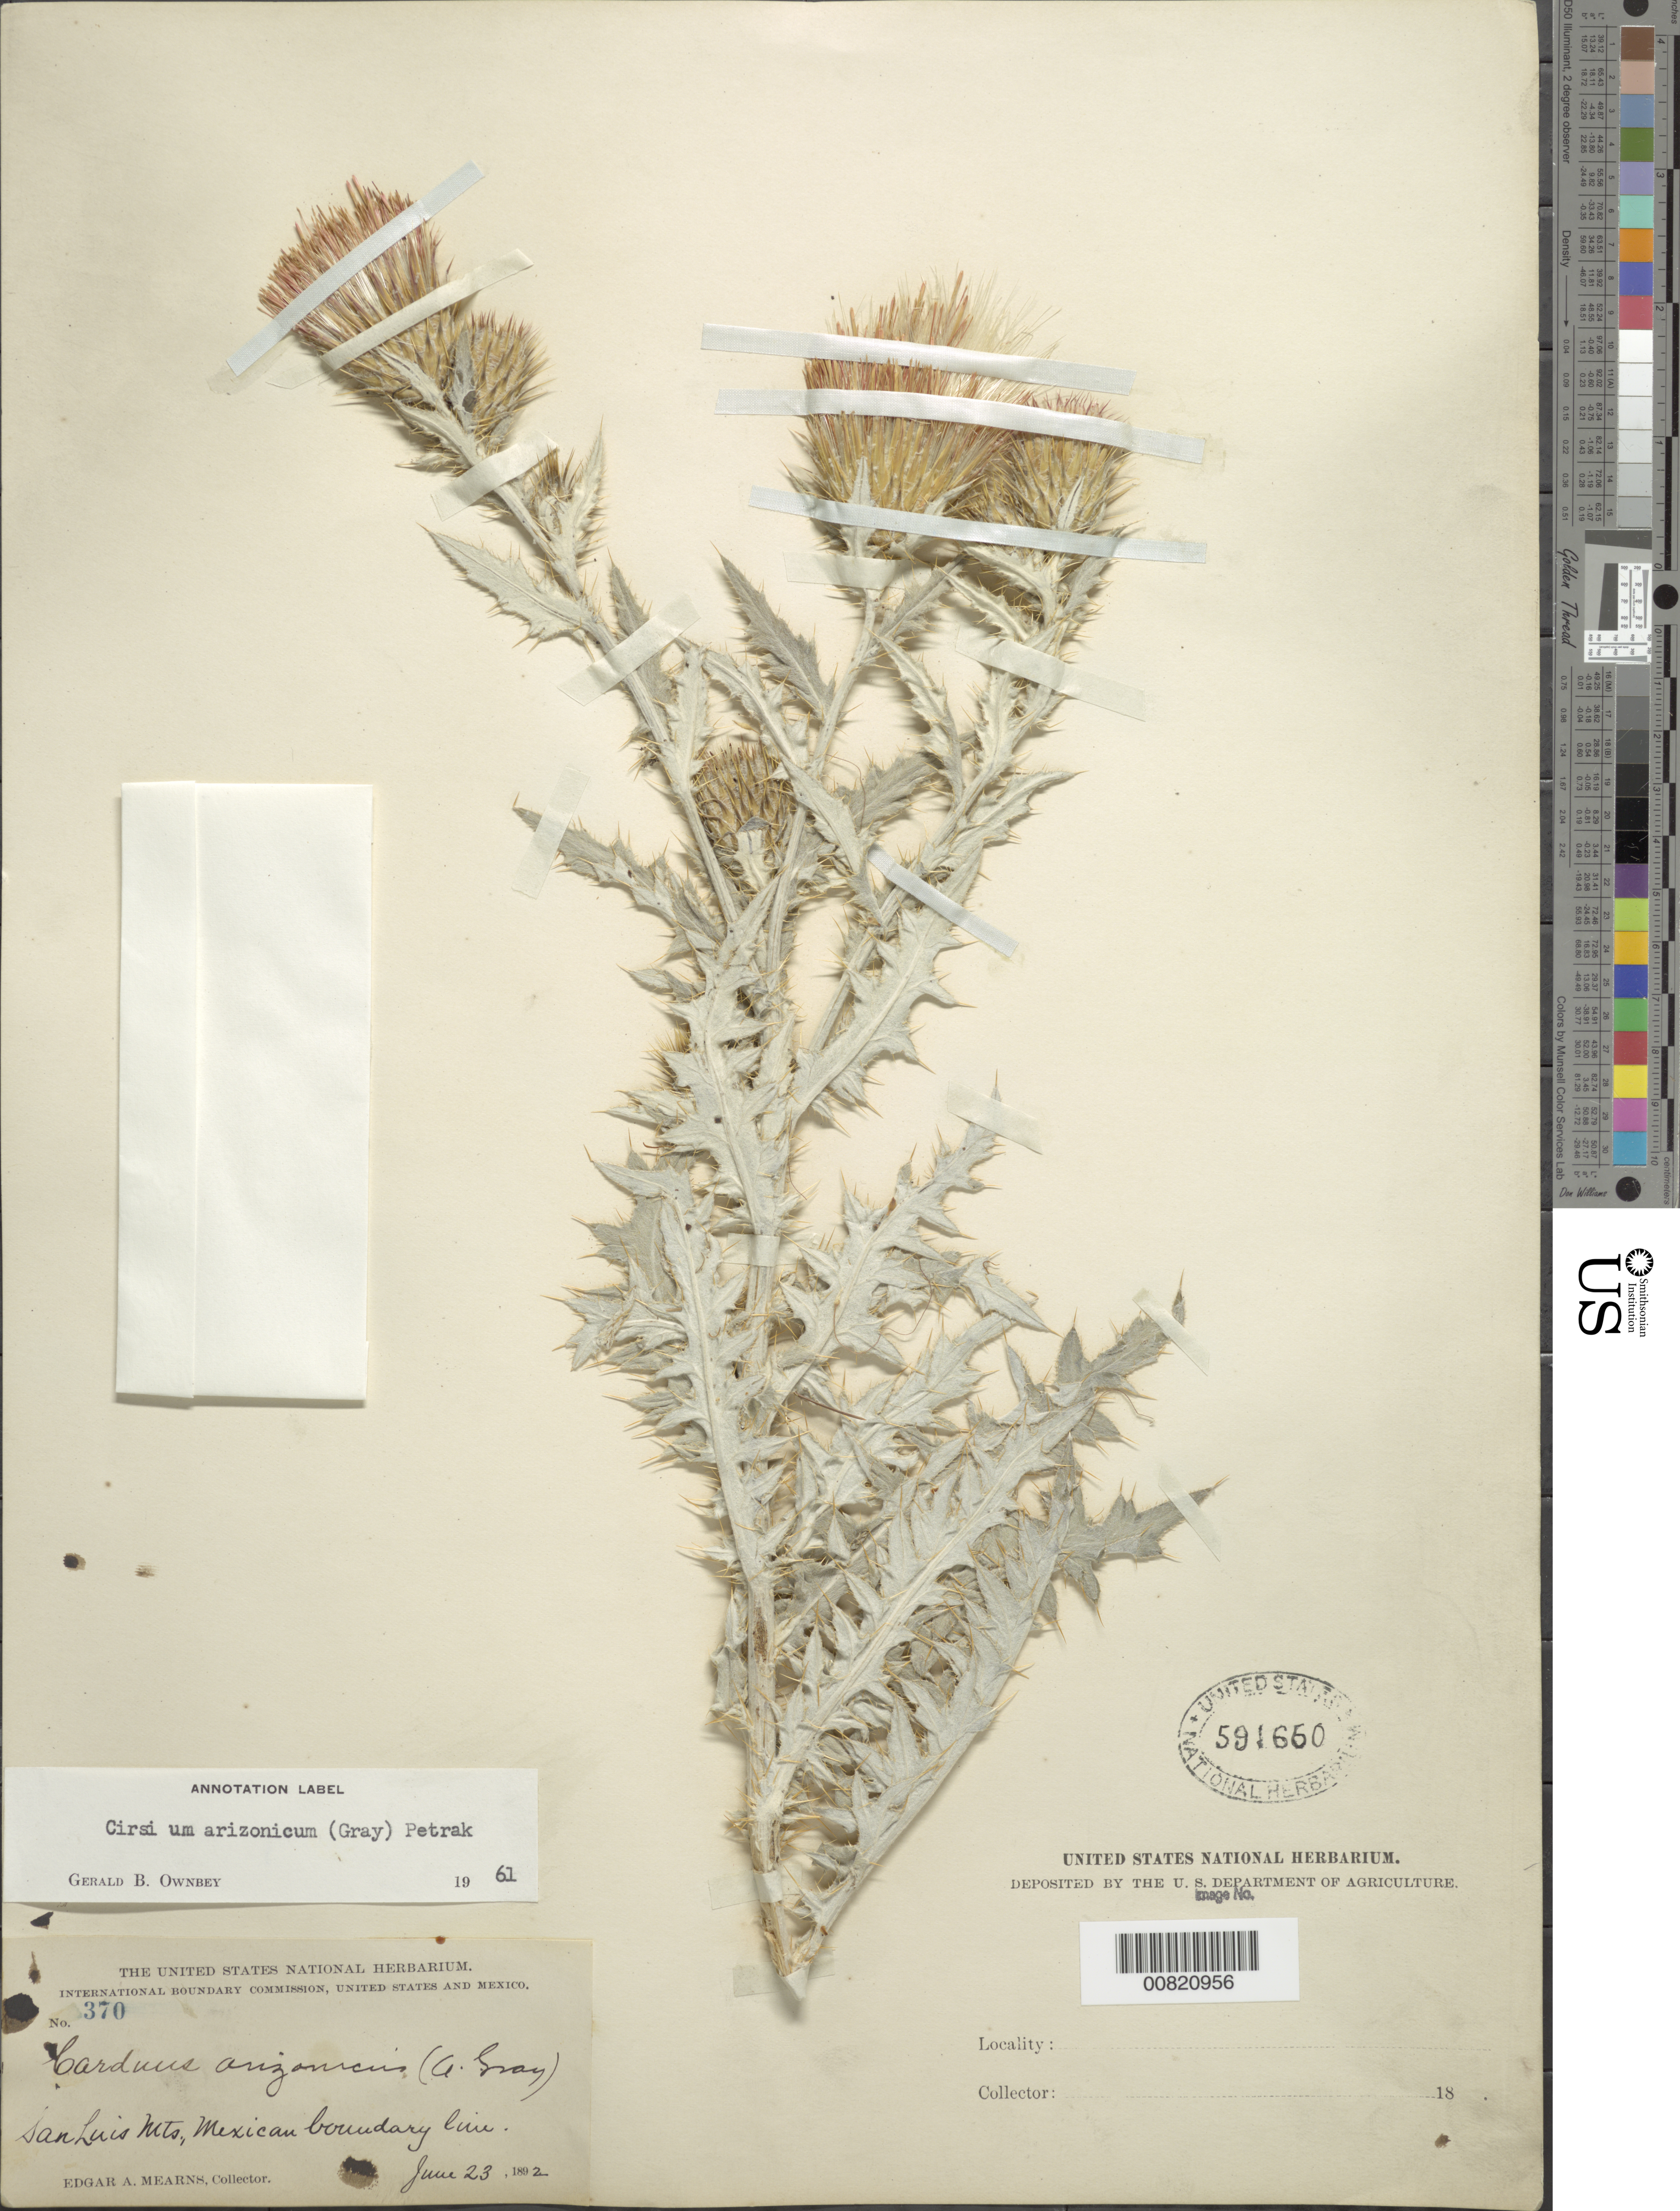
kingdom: Plantae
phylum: Tracheophyta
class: Magnoliopsida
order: Asterales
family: Asteraceae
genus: Cirsium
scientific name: Cirsium arizonicum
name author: (A. Gray) Petr.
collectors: E. A. Mearns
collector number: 370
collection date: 1892-06-23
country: United States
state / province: Arizona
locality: San Luis Mts, Mexican boundary line.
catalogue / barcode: US 591660